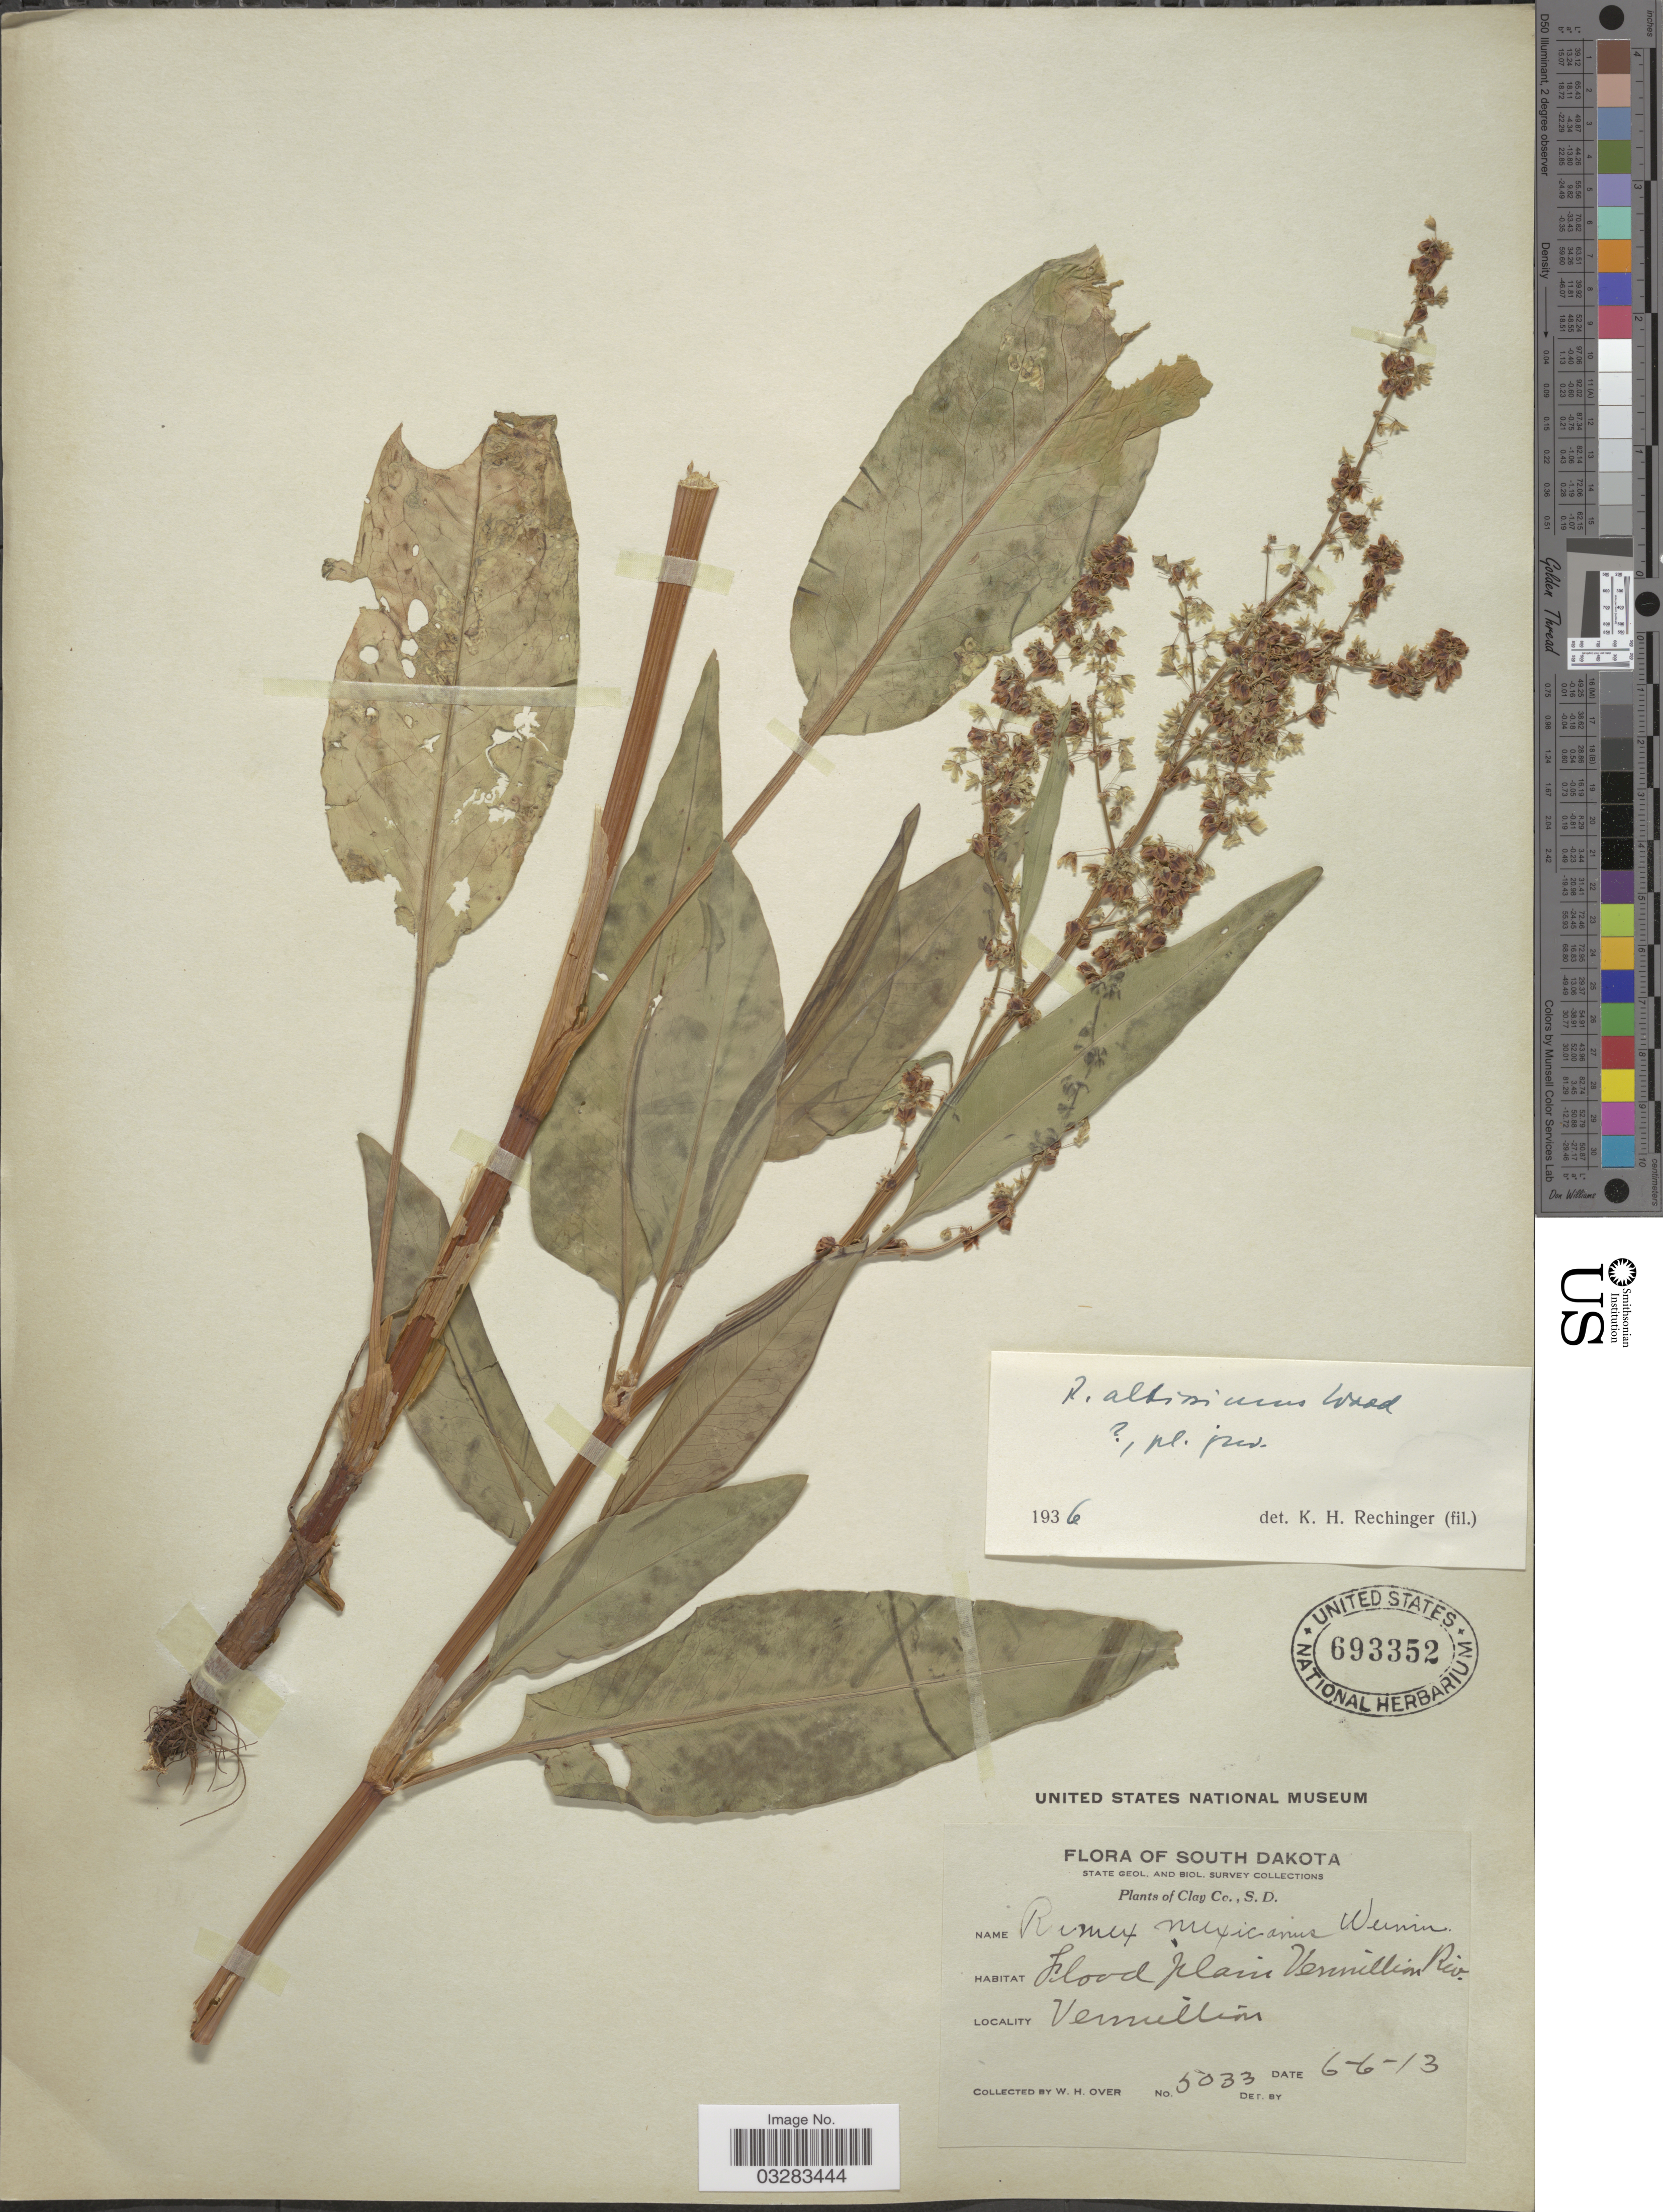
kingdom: Plantae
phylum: Tracheophyta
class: Magnoliopsida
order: Caryophyllales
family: Polygonaceae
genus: Rumex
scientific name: Rumex altissimus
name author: Alph. Wood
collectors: W. Over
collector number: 5033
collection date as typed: Transcribed d/m/y: 6/6/13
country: United States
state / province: South Dakota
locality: Clay Co. Flood plain Vermillion Riv. Vermillion.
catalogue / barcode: US 693352